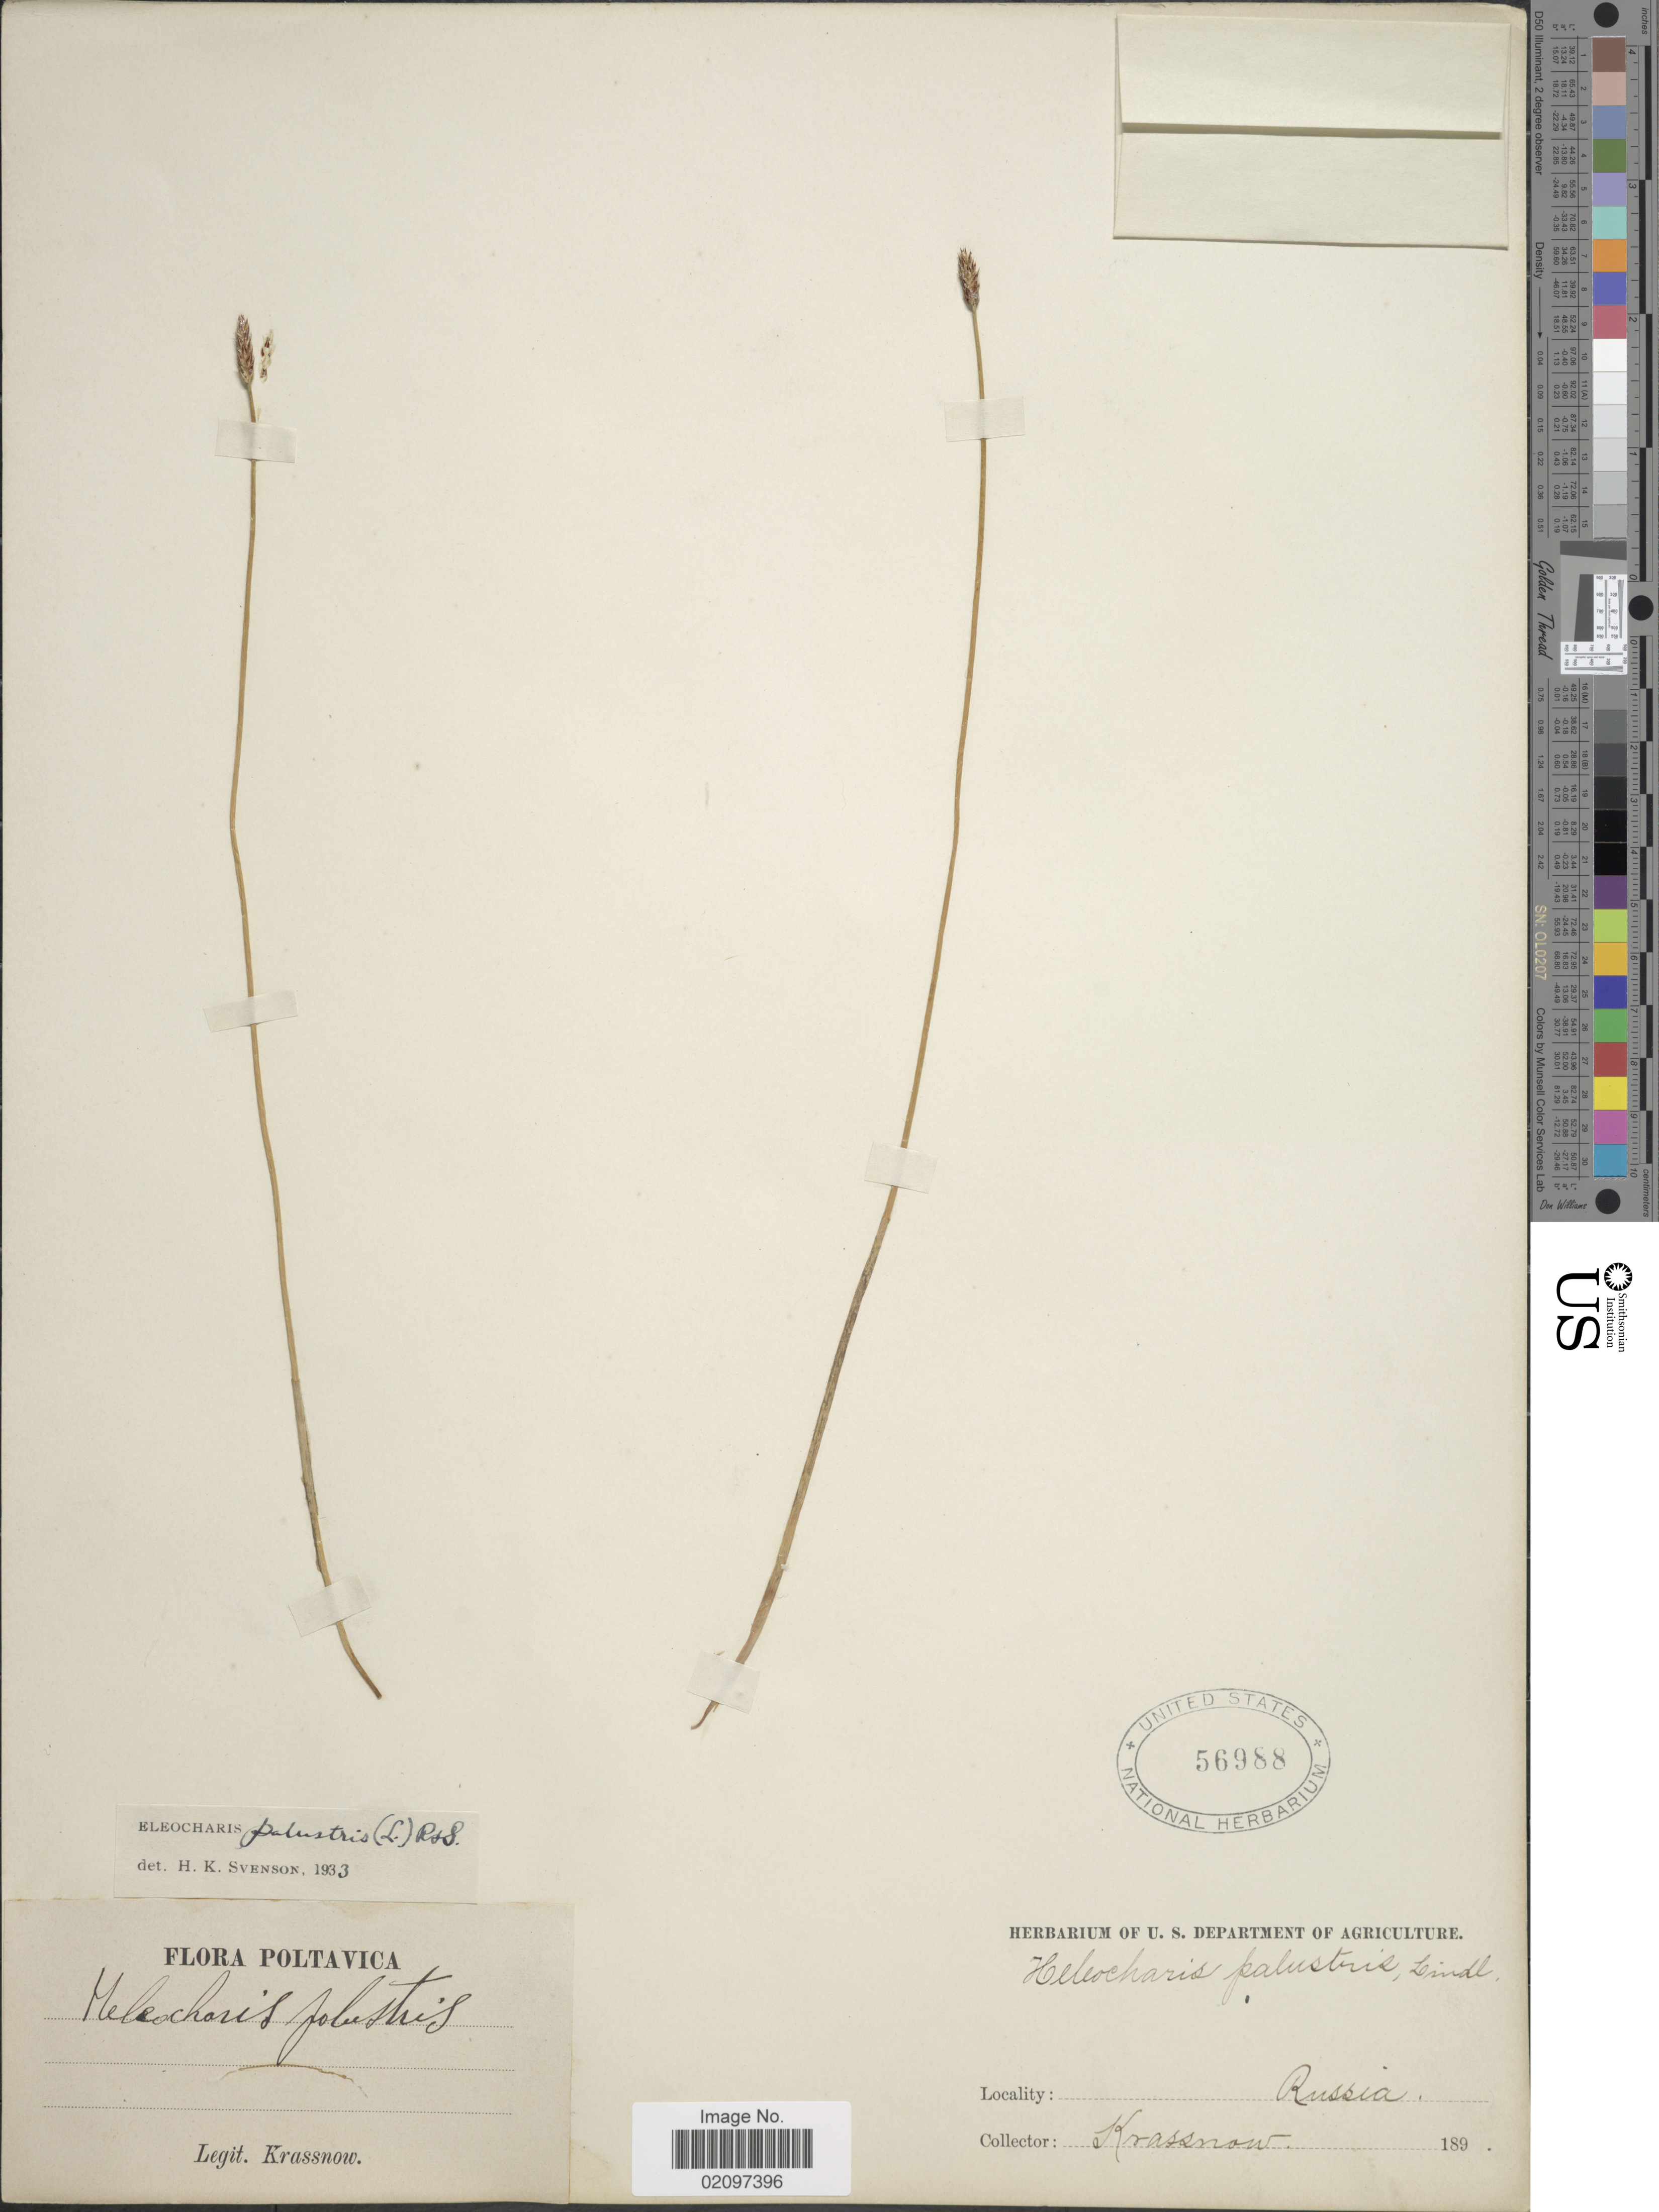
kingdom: Plantae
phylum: Tracheophyta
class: Liliopsida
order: Poales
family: Cyperaceae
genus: Eleocharis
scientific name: Eleocharis palustris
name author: (L.) Roem. & Schult.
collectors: -. Krassnow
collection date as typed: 189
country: Ukraine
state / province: Poltava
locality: Russia, Poltavica.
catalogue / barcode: US 56988